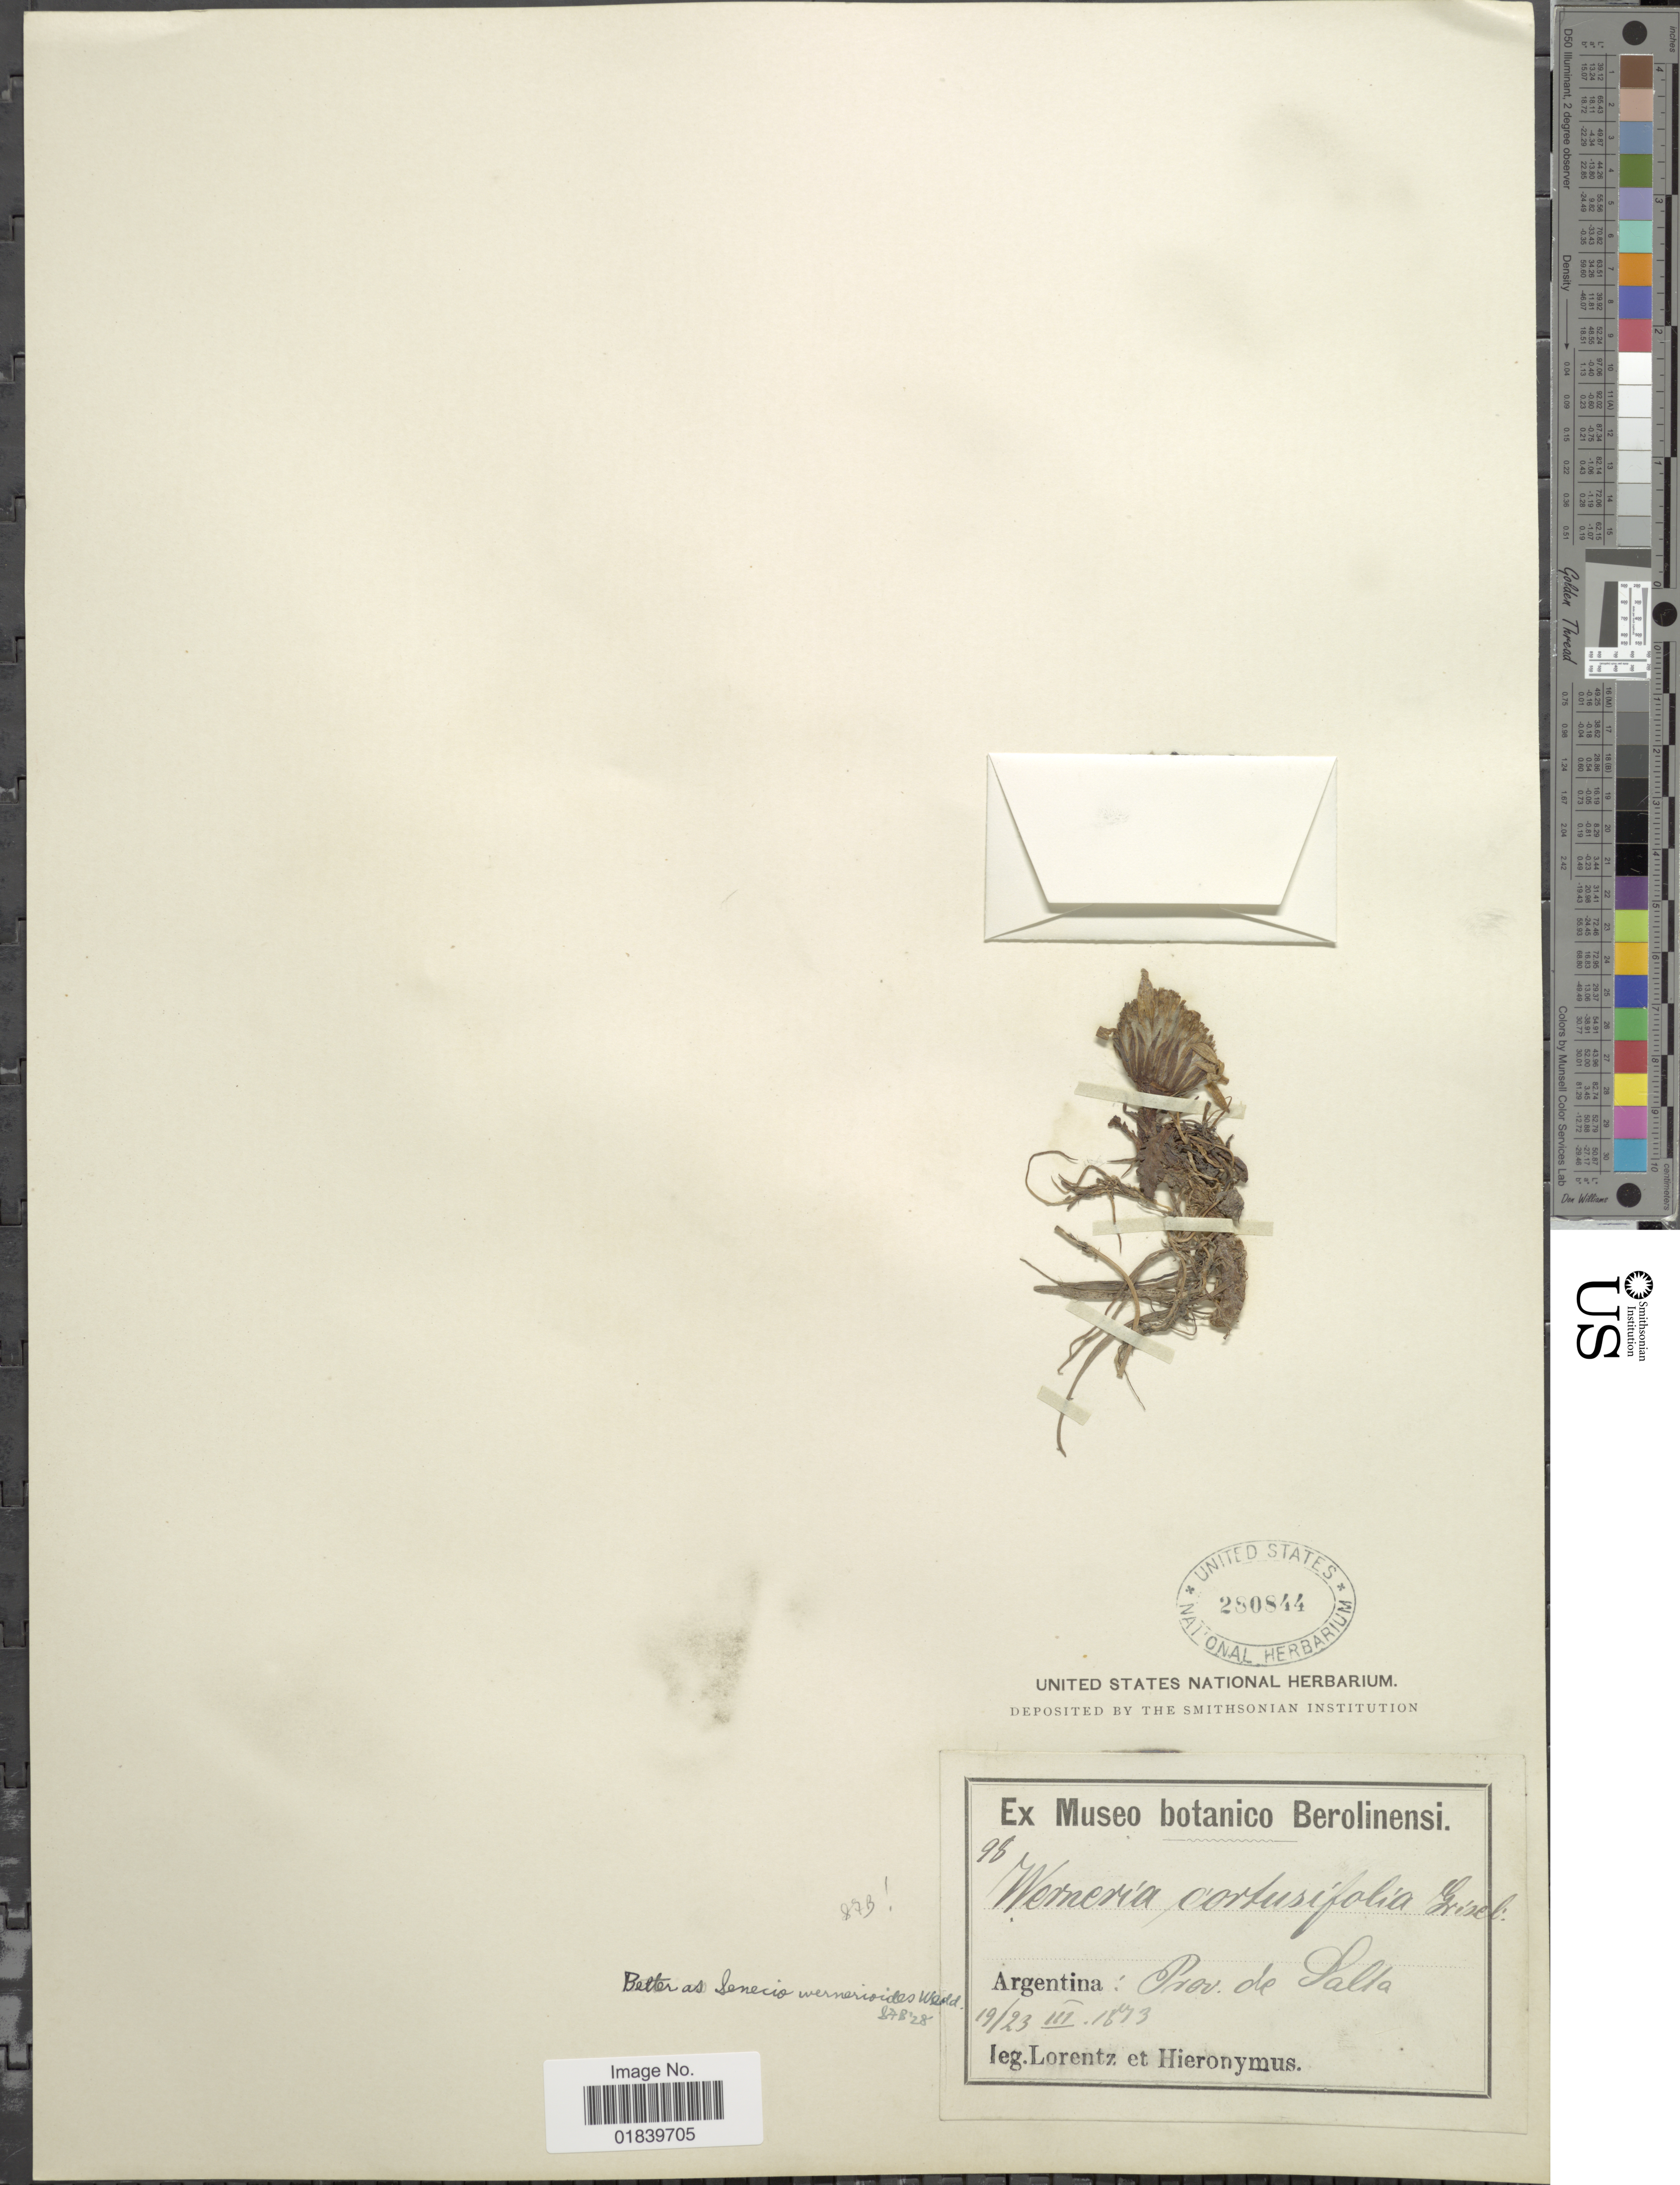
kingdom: Plantae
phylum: Tracheophyta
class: Magnoliopsida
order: Asterales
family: Asteraceae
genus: Senecio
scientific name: Senecio wernerioides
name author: Wedd.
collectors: P. G. Lorentz & -. Hieronymus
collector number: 98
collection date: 1873-03-19/1873-03-23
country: Argentina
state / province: Salta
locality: Argentina: Prov. de Salta.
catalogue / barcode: US 280844